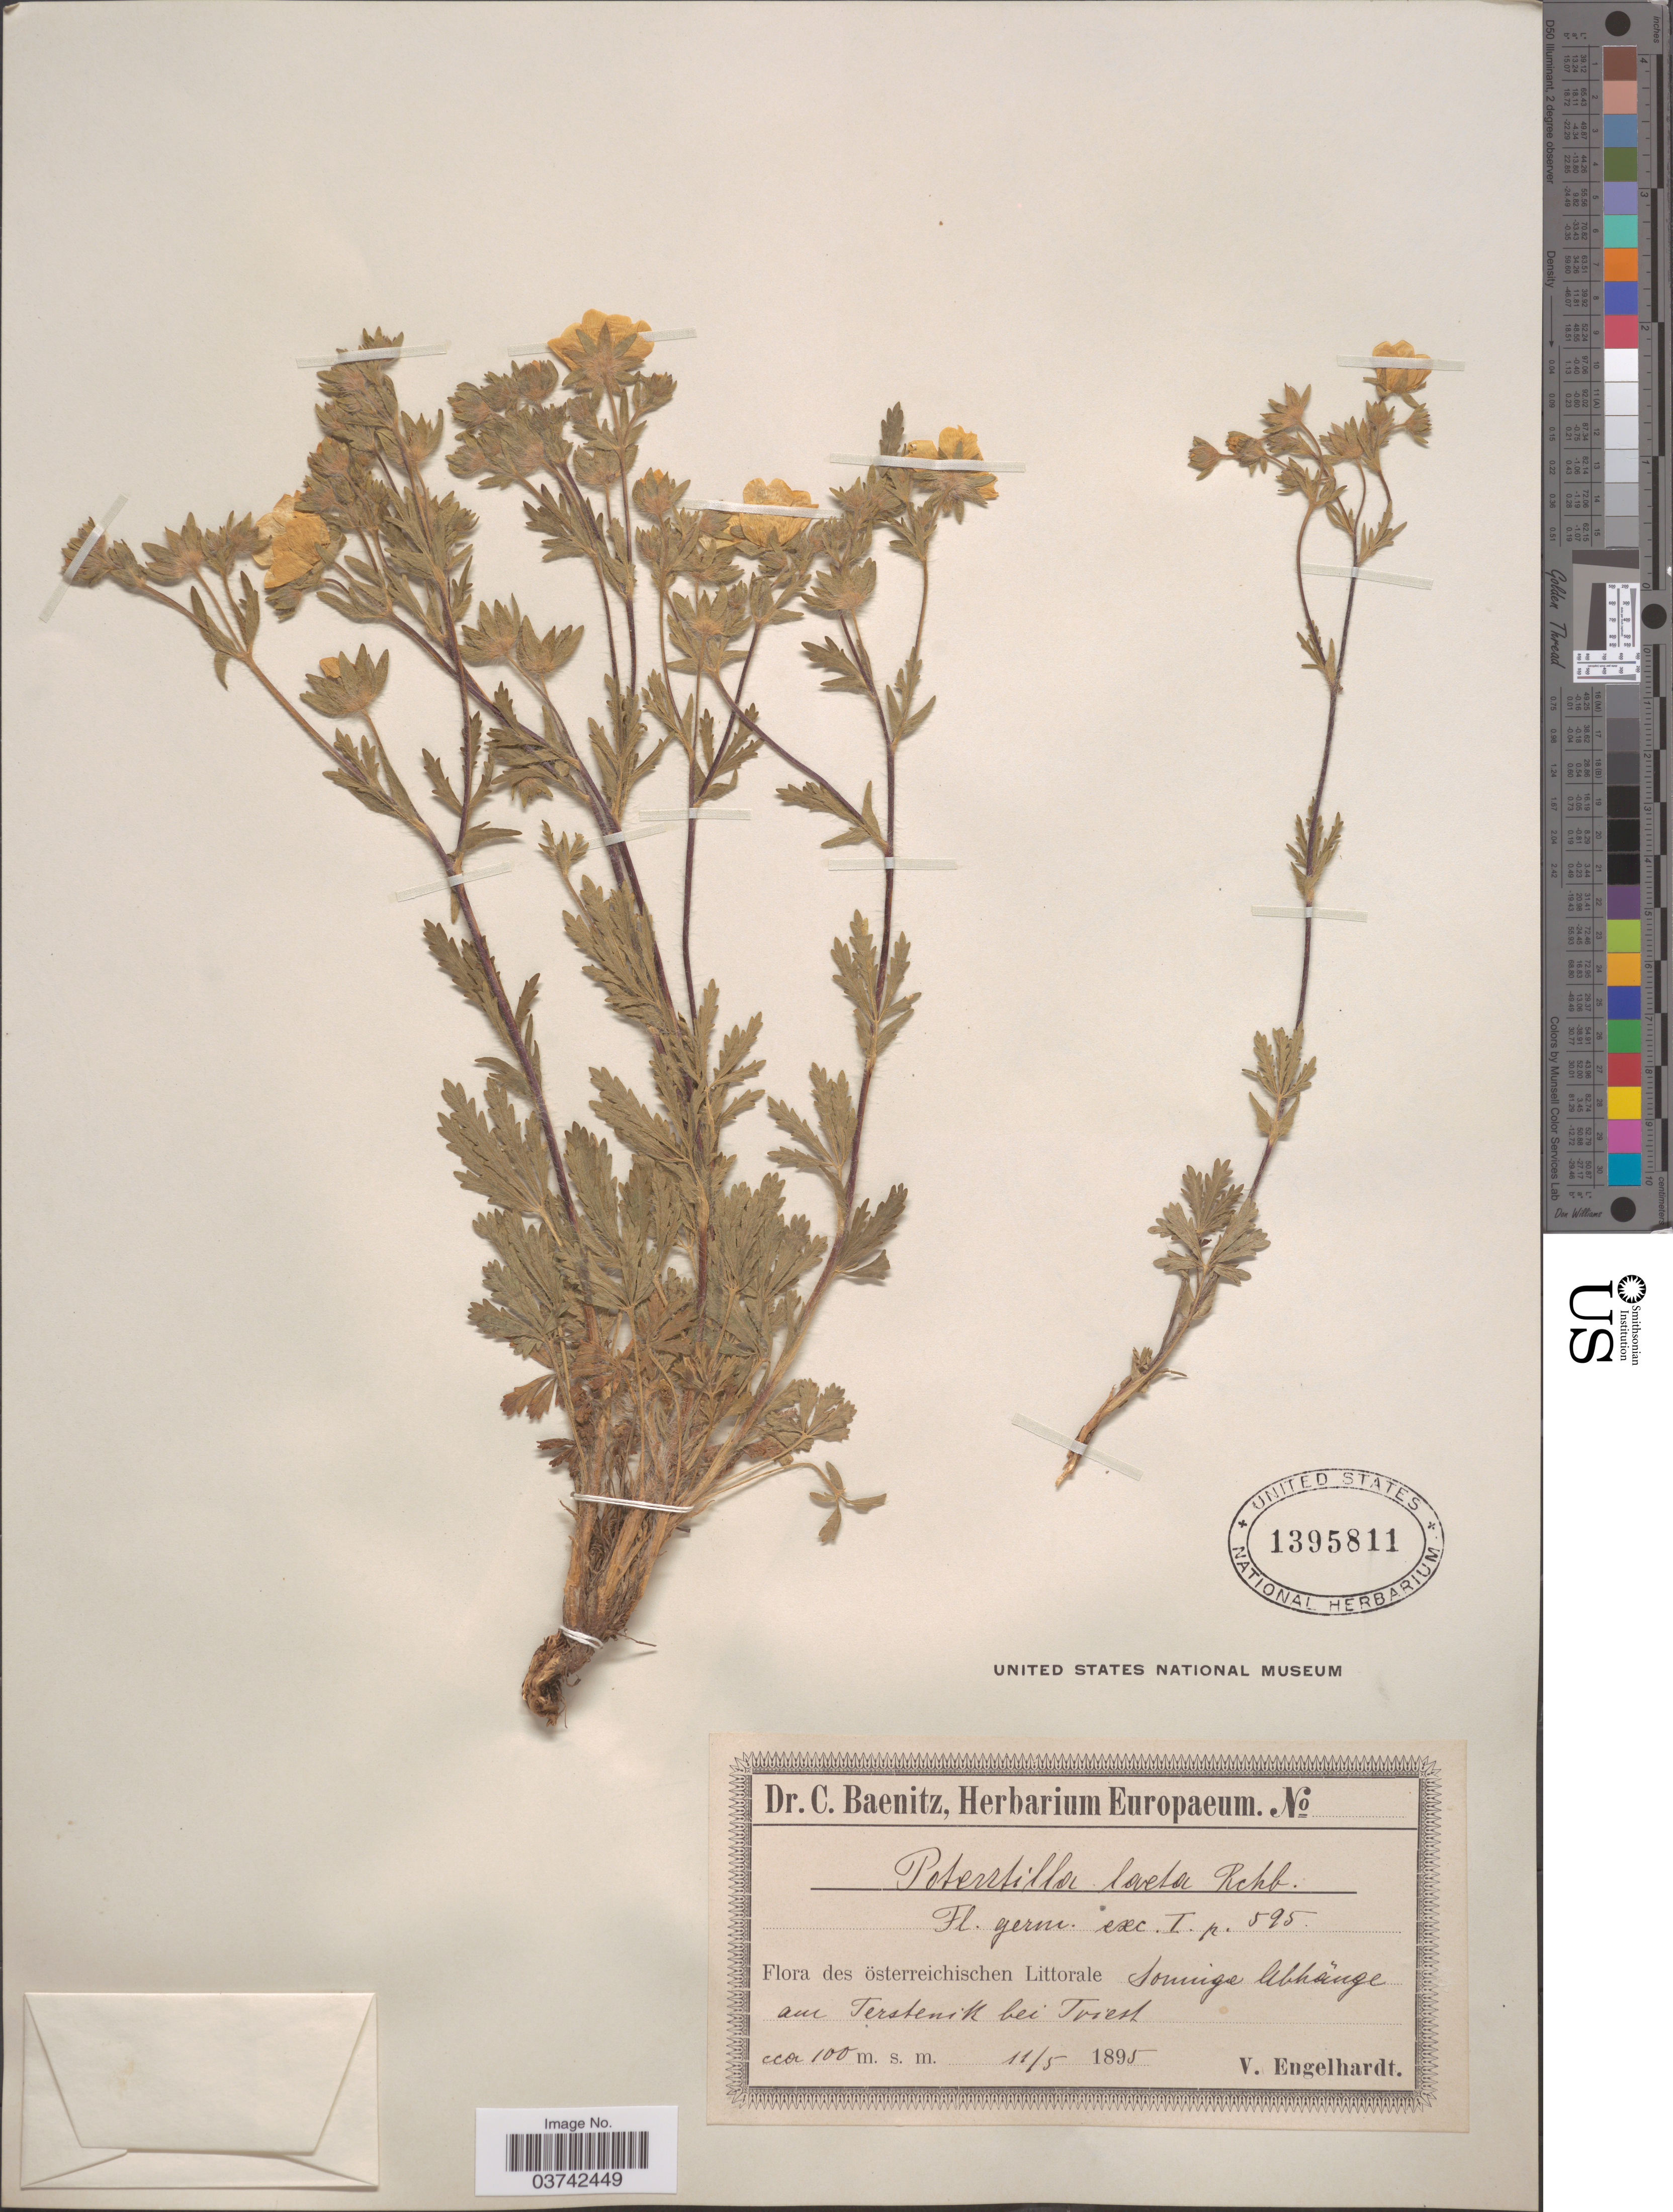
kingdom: Plantae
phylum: Tracheophyta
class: Magnoliopsida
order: Rosales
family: Rosaceae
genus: Potentilla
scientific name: Potentilla laeta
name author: Salisb.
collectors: V. Engelhardt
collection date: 1895-05-11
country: Austria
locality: Österreichischen Littorale. Sonnige Abhänge am Terstenik bei Triest.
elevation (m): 100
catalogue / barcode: US 1395811